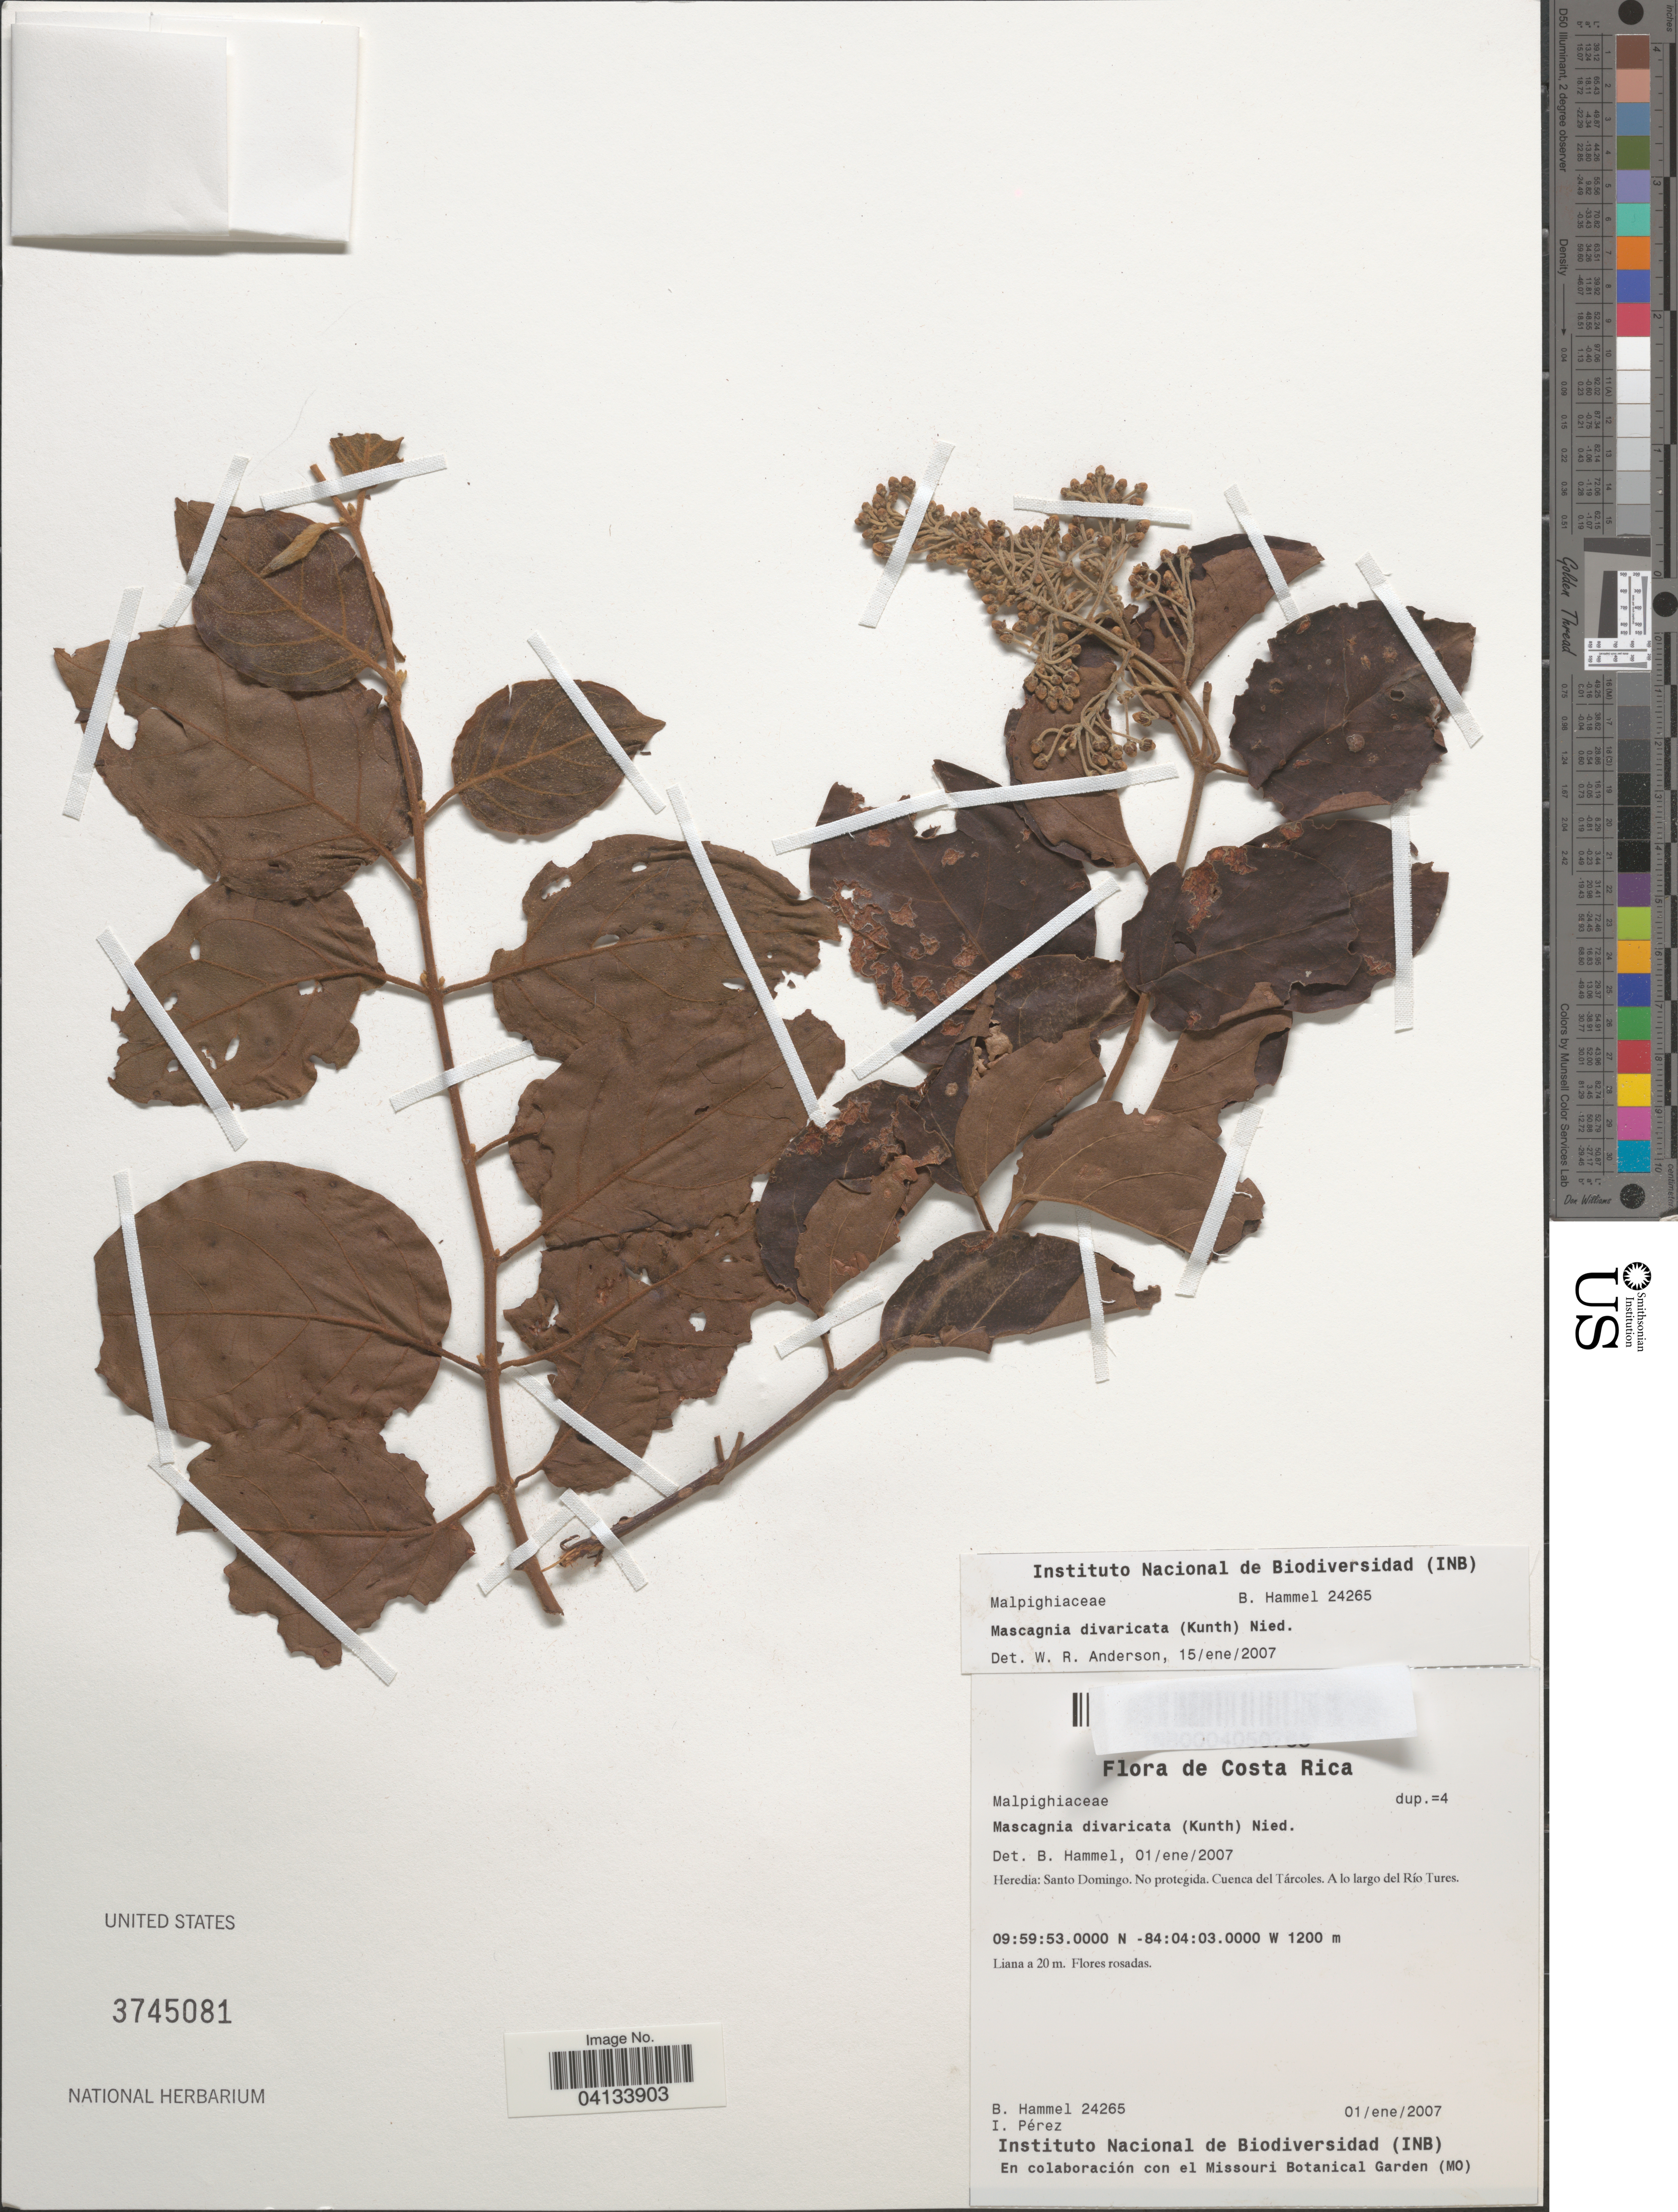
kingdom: Plantae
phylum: Tracheophyta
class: Magnoliopsida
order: Malpighiales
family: Malpighiaceae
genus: Mascagnia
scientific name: Mascagnia divaricata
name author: (Kunth) Nied.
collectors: B. Hammel & I. Pérez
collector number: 24265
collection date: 2007-01-01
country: Costa Rica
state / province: Heredia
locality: Santo Domingo. No protegida. Cuenca del Tárcoles. A lo largo del Río Tures.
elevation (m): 1200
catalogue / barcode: US 3745081